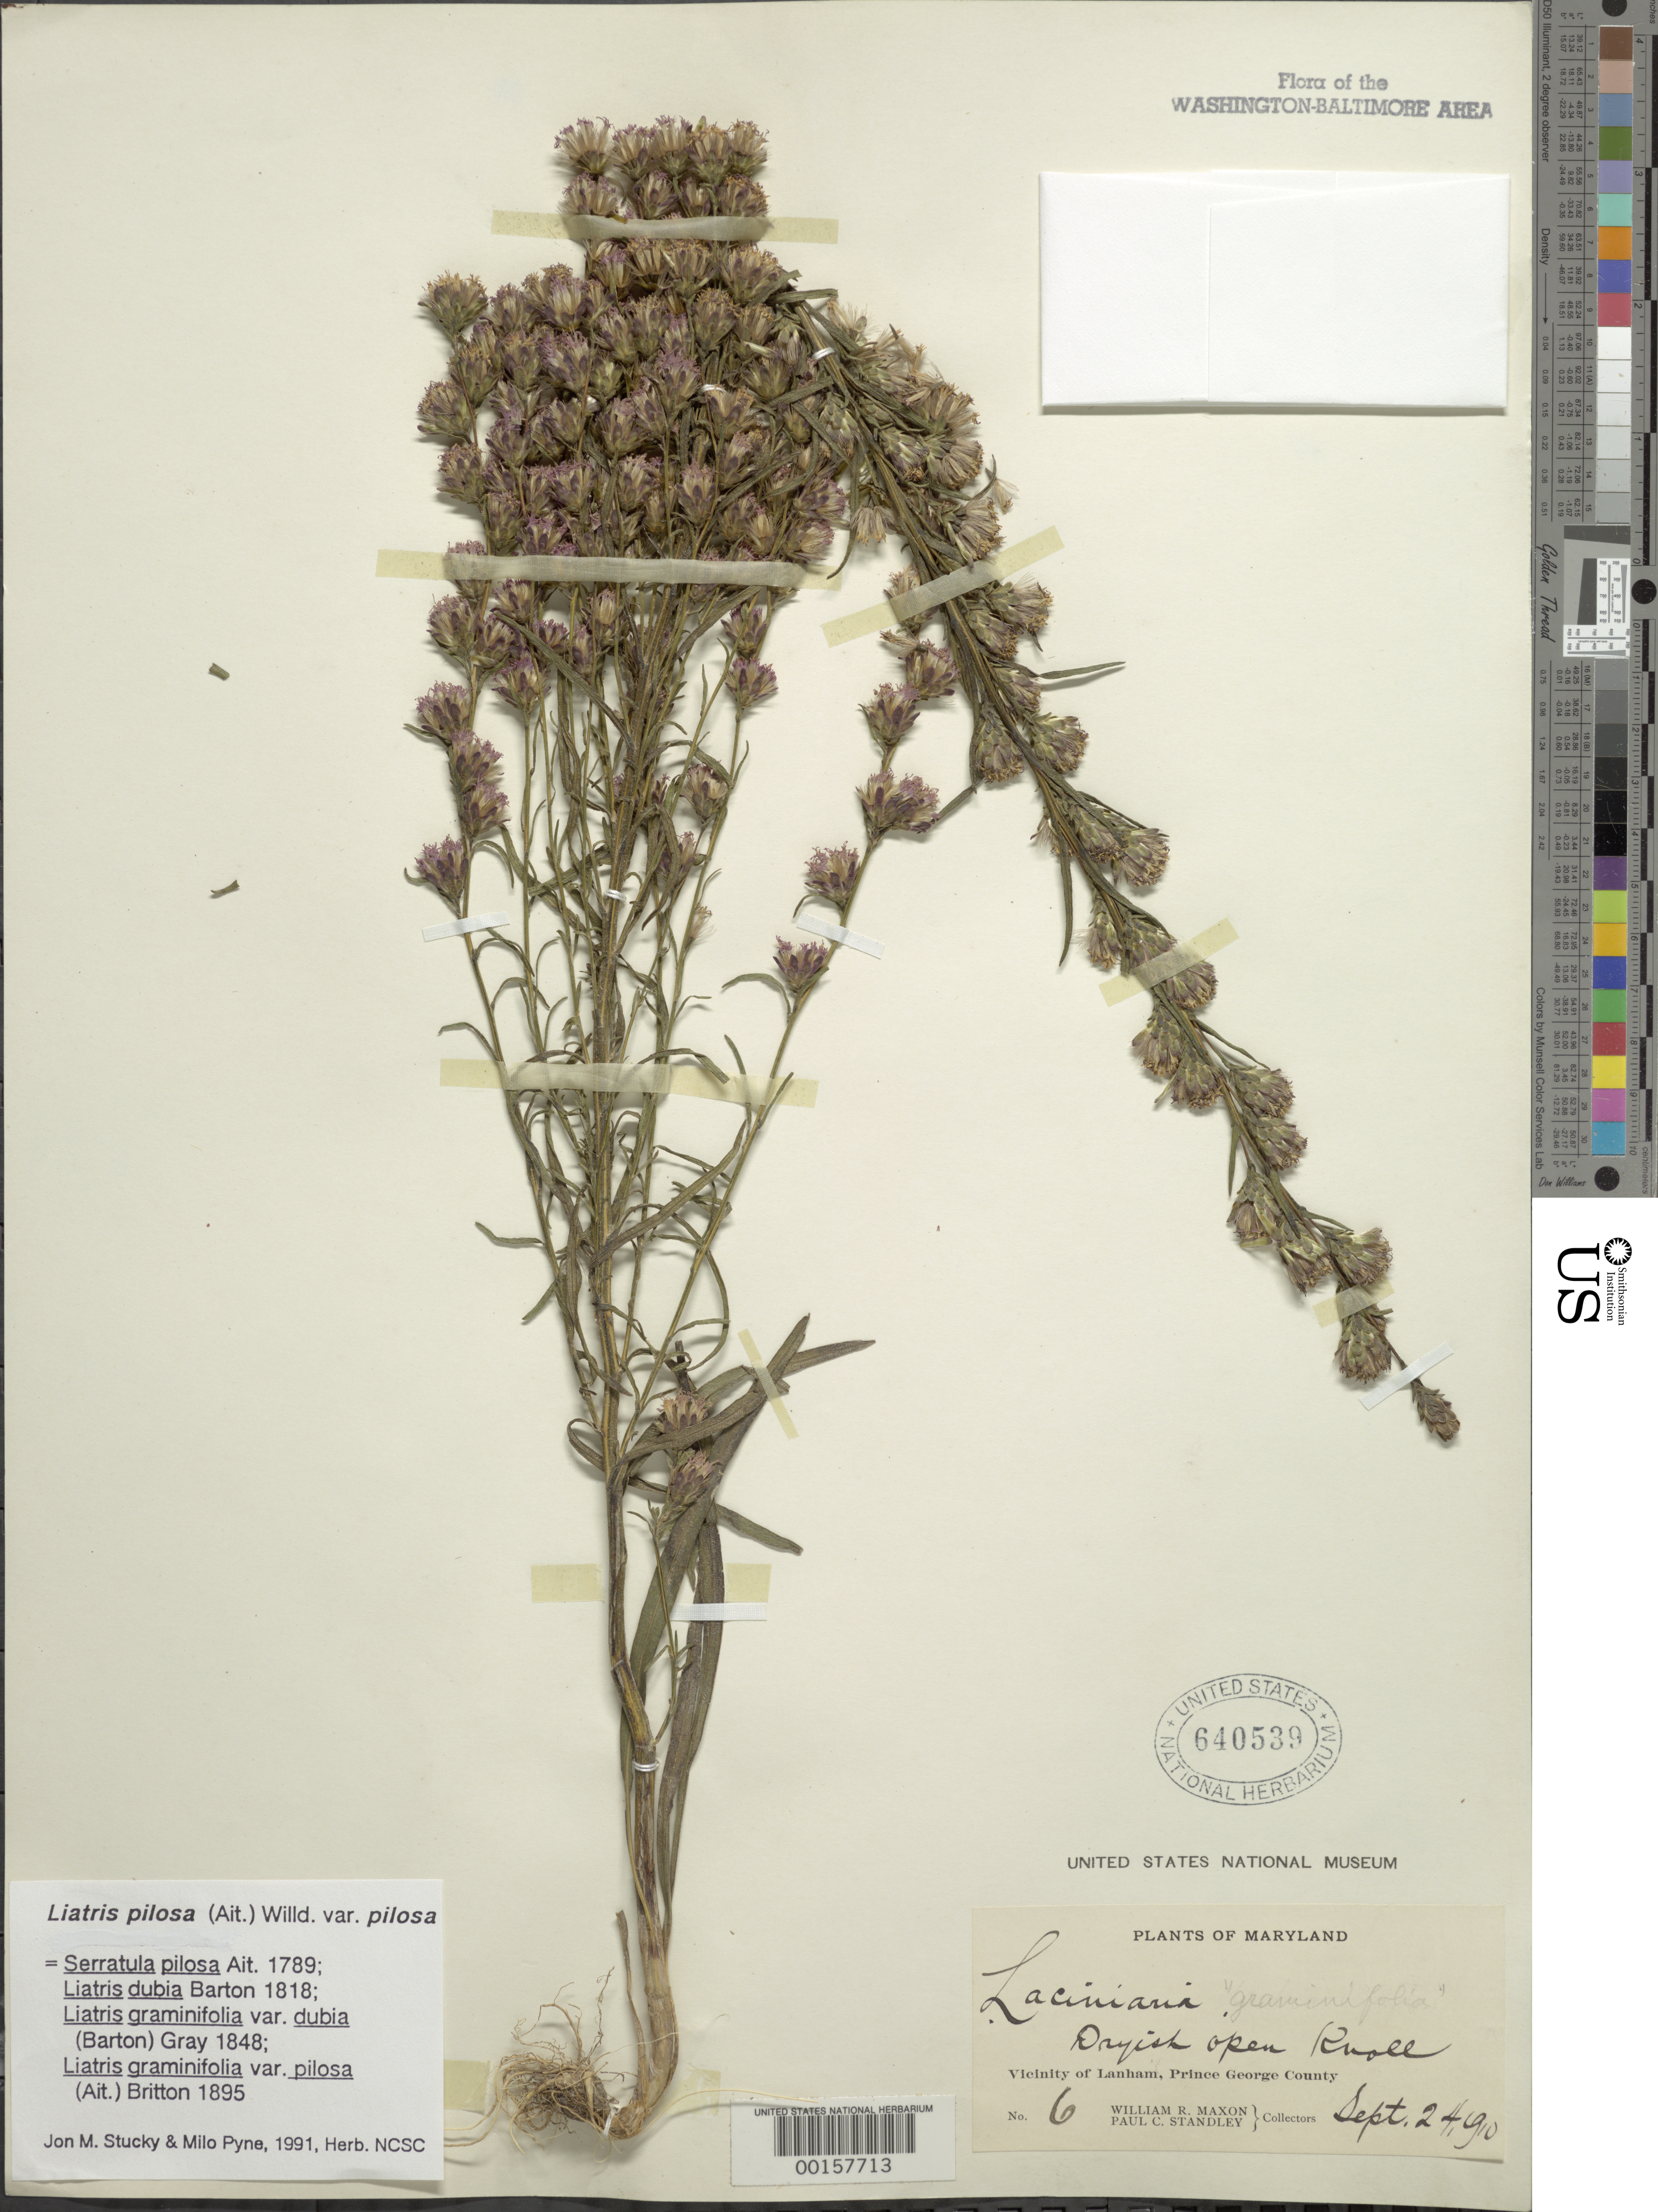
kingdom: Plantae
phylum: Tracheophyta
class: Magnoliopsida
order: Asterales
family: Asteraceae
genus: Liatris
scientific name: Liatris pilosa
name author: (Aiton) Willd.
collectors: W. R. Maxon & P. C. Standley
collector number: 6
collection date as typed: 24 Sep 1910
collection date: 1910-09-24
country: United States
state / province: Maryland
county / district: Prince George's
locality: Lanham vicinity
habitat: Dryish open knoll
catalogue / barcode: US 640539